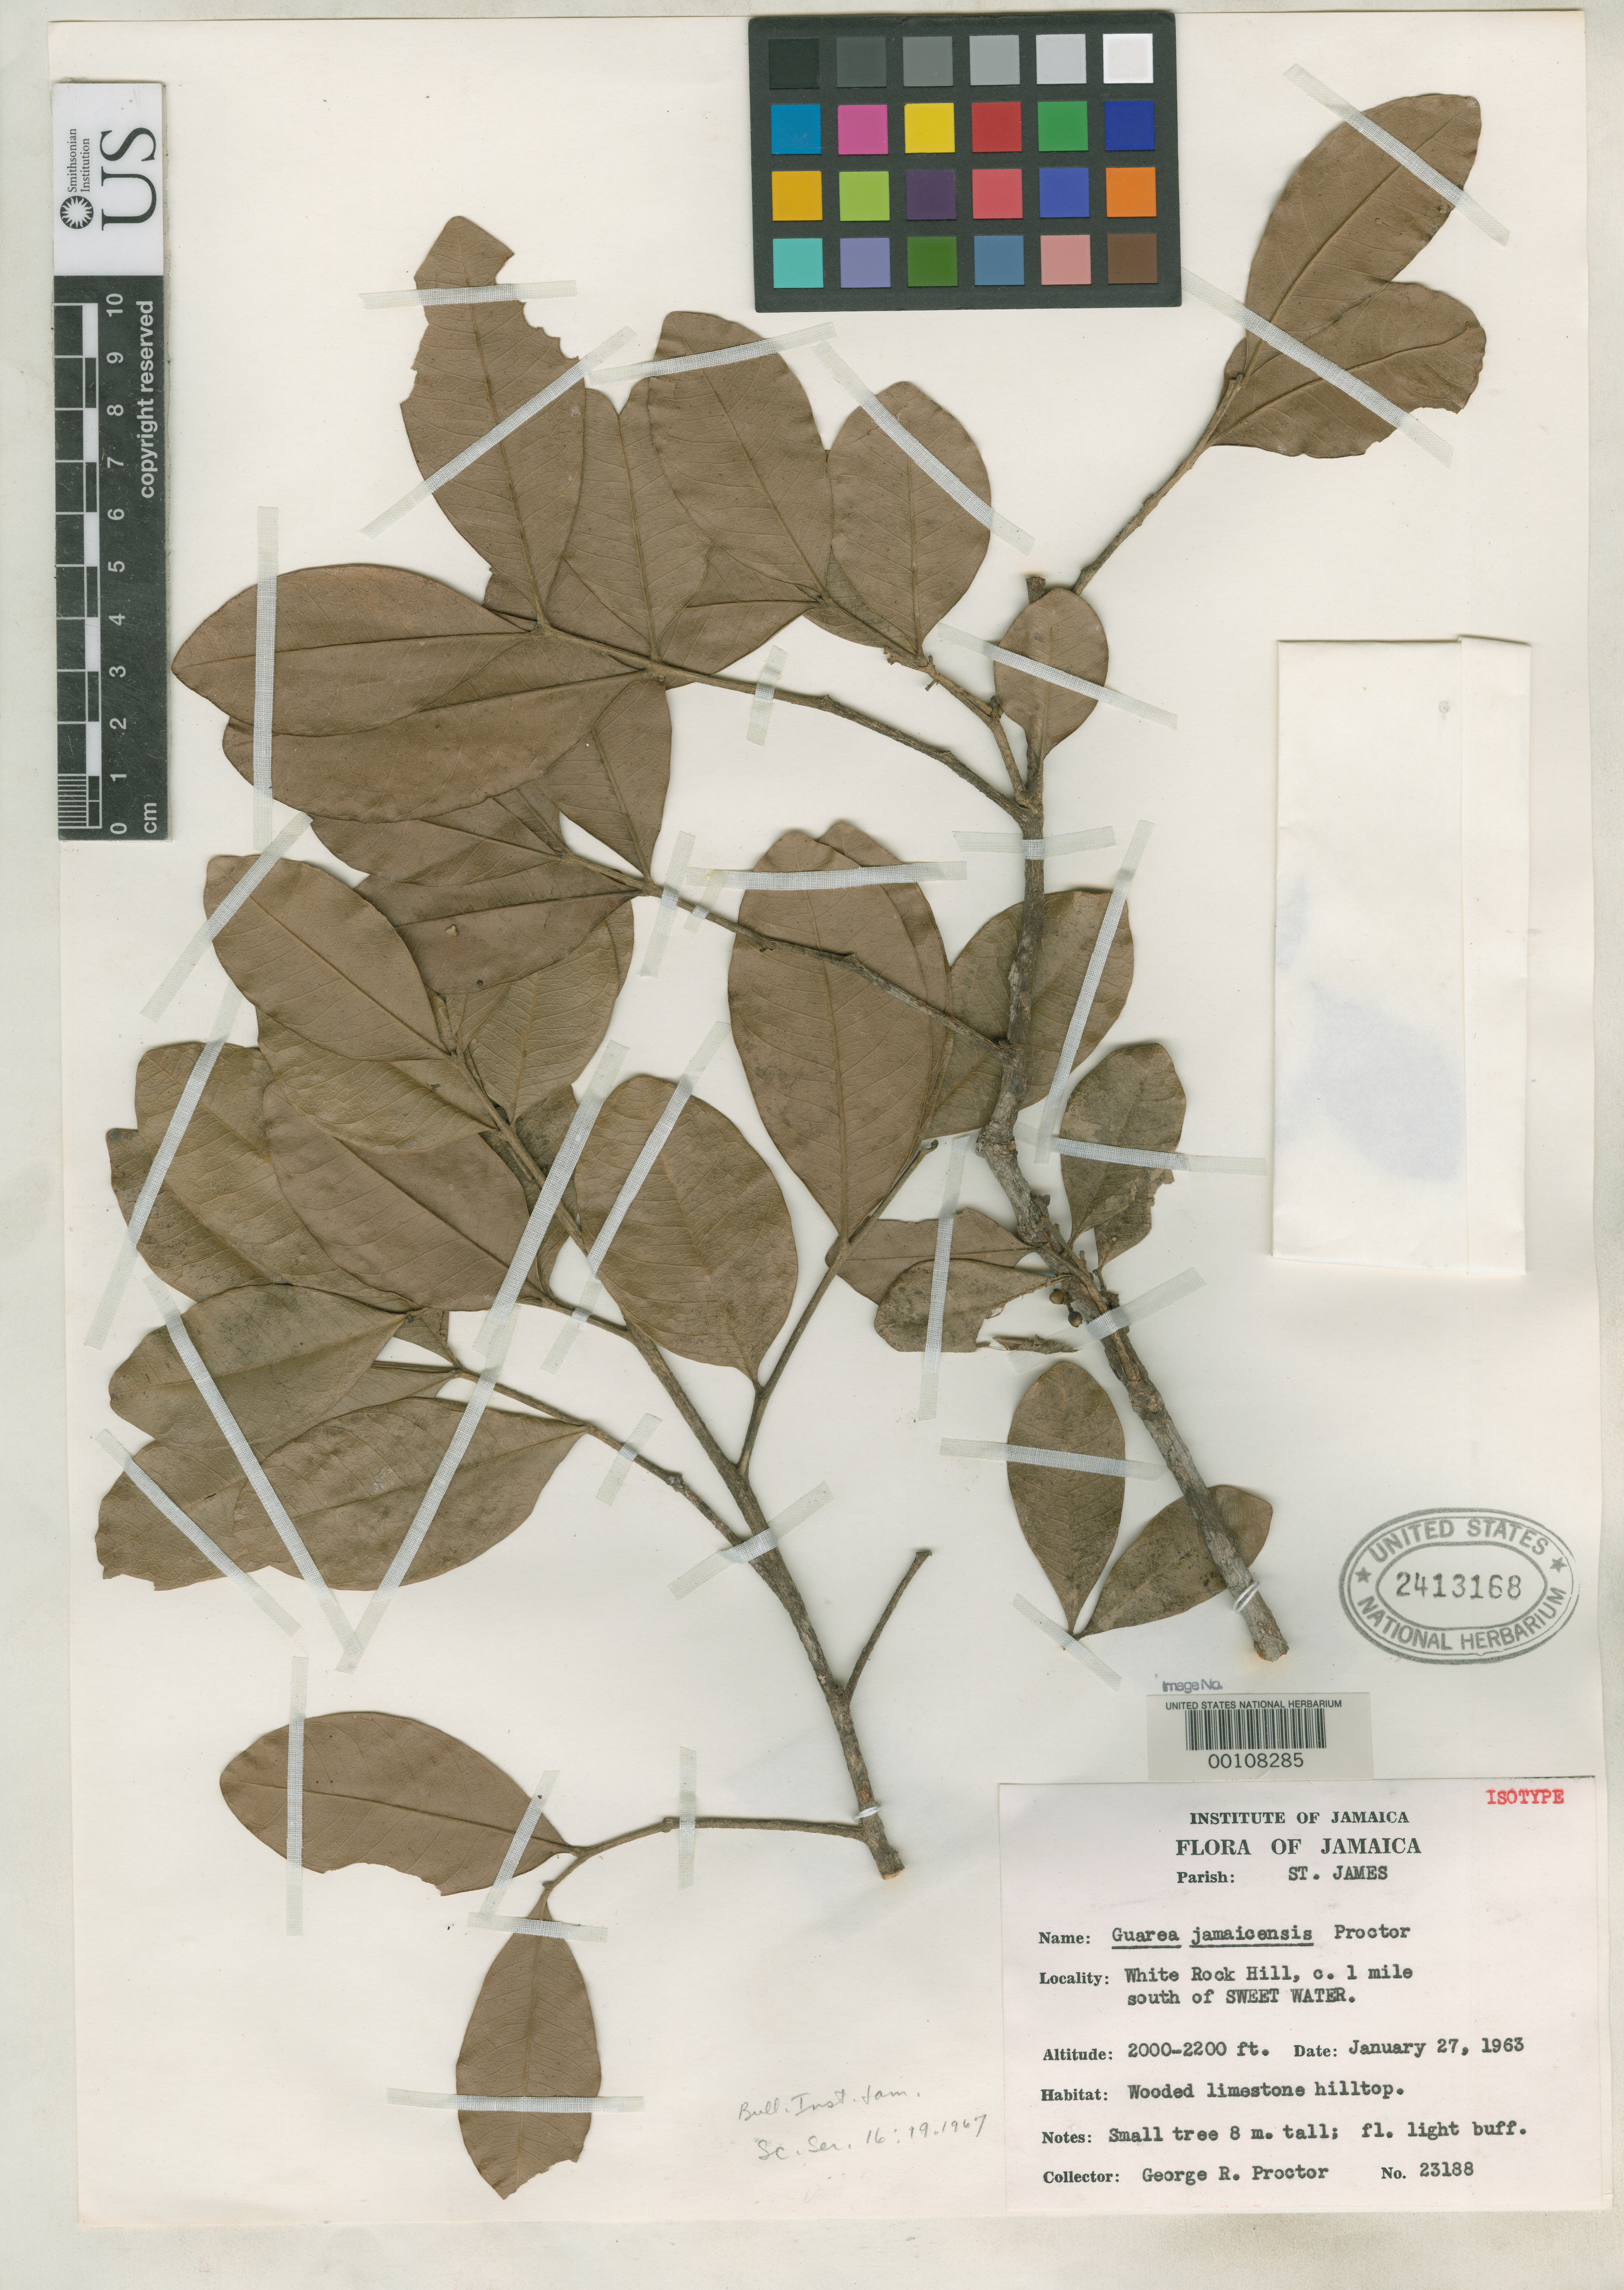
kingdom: Plantae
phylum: Tracheophyta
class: Magnoliopsida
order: Sapindales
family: Meliaceae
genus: Guarea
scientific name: Guarea jamaicensis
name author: Proctor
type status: Isotype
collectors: G. R. Proctor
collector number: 23188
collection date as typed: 27 Jan 1963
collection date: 1963-01-27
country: Jamaica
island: Greater Antilles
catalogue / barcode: US 2413168